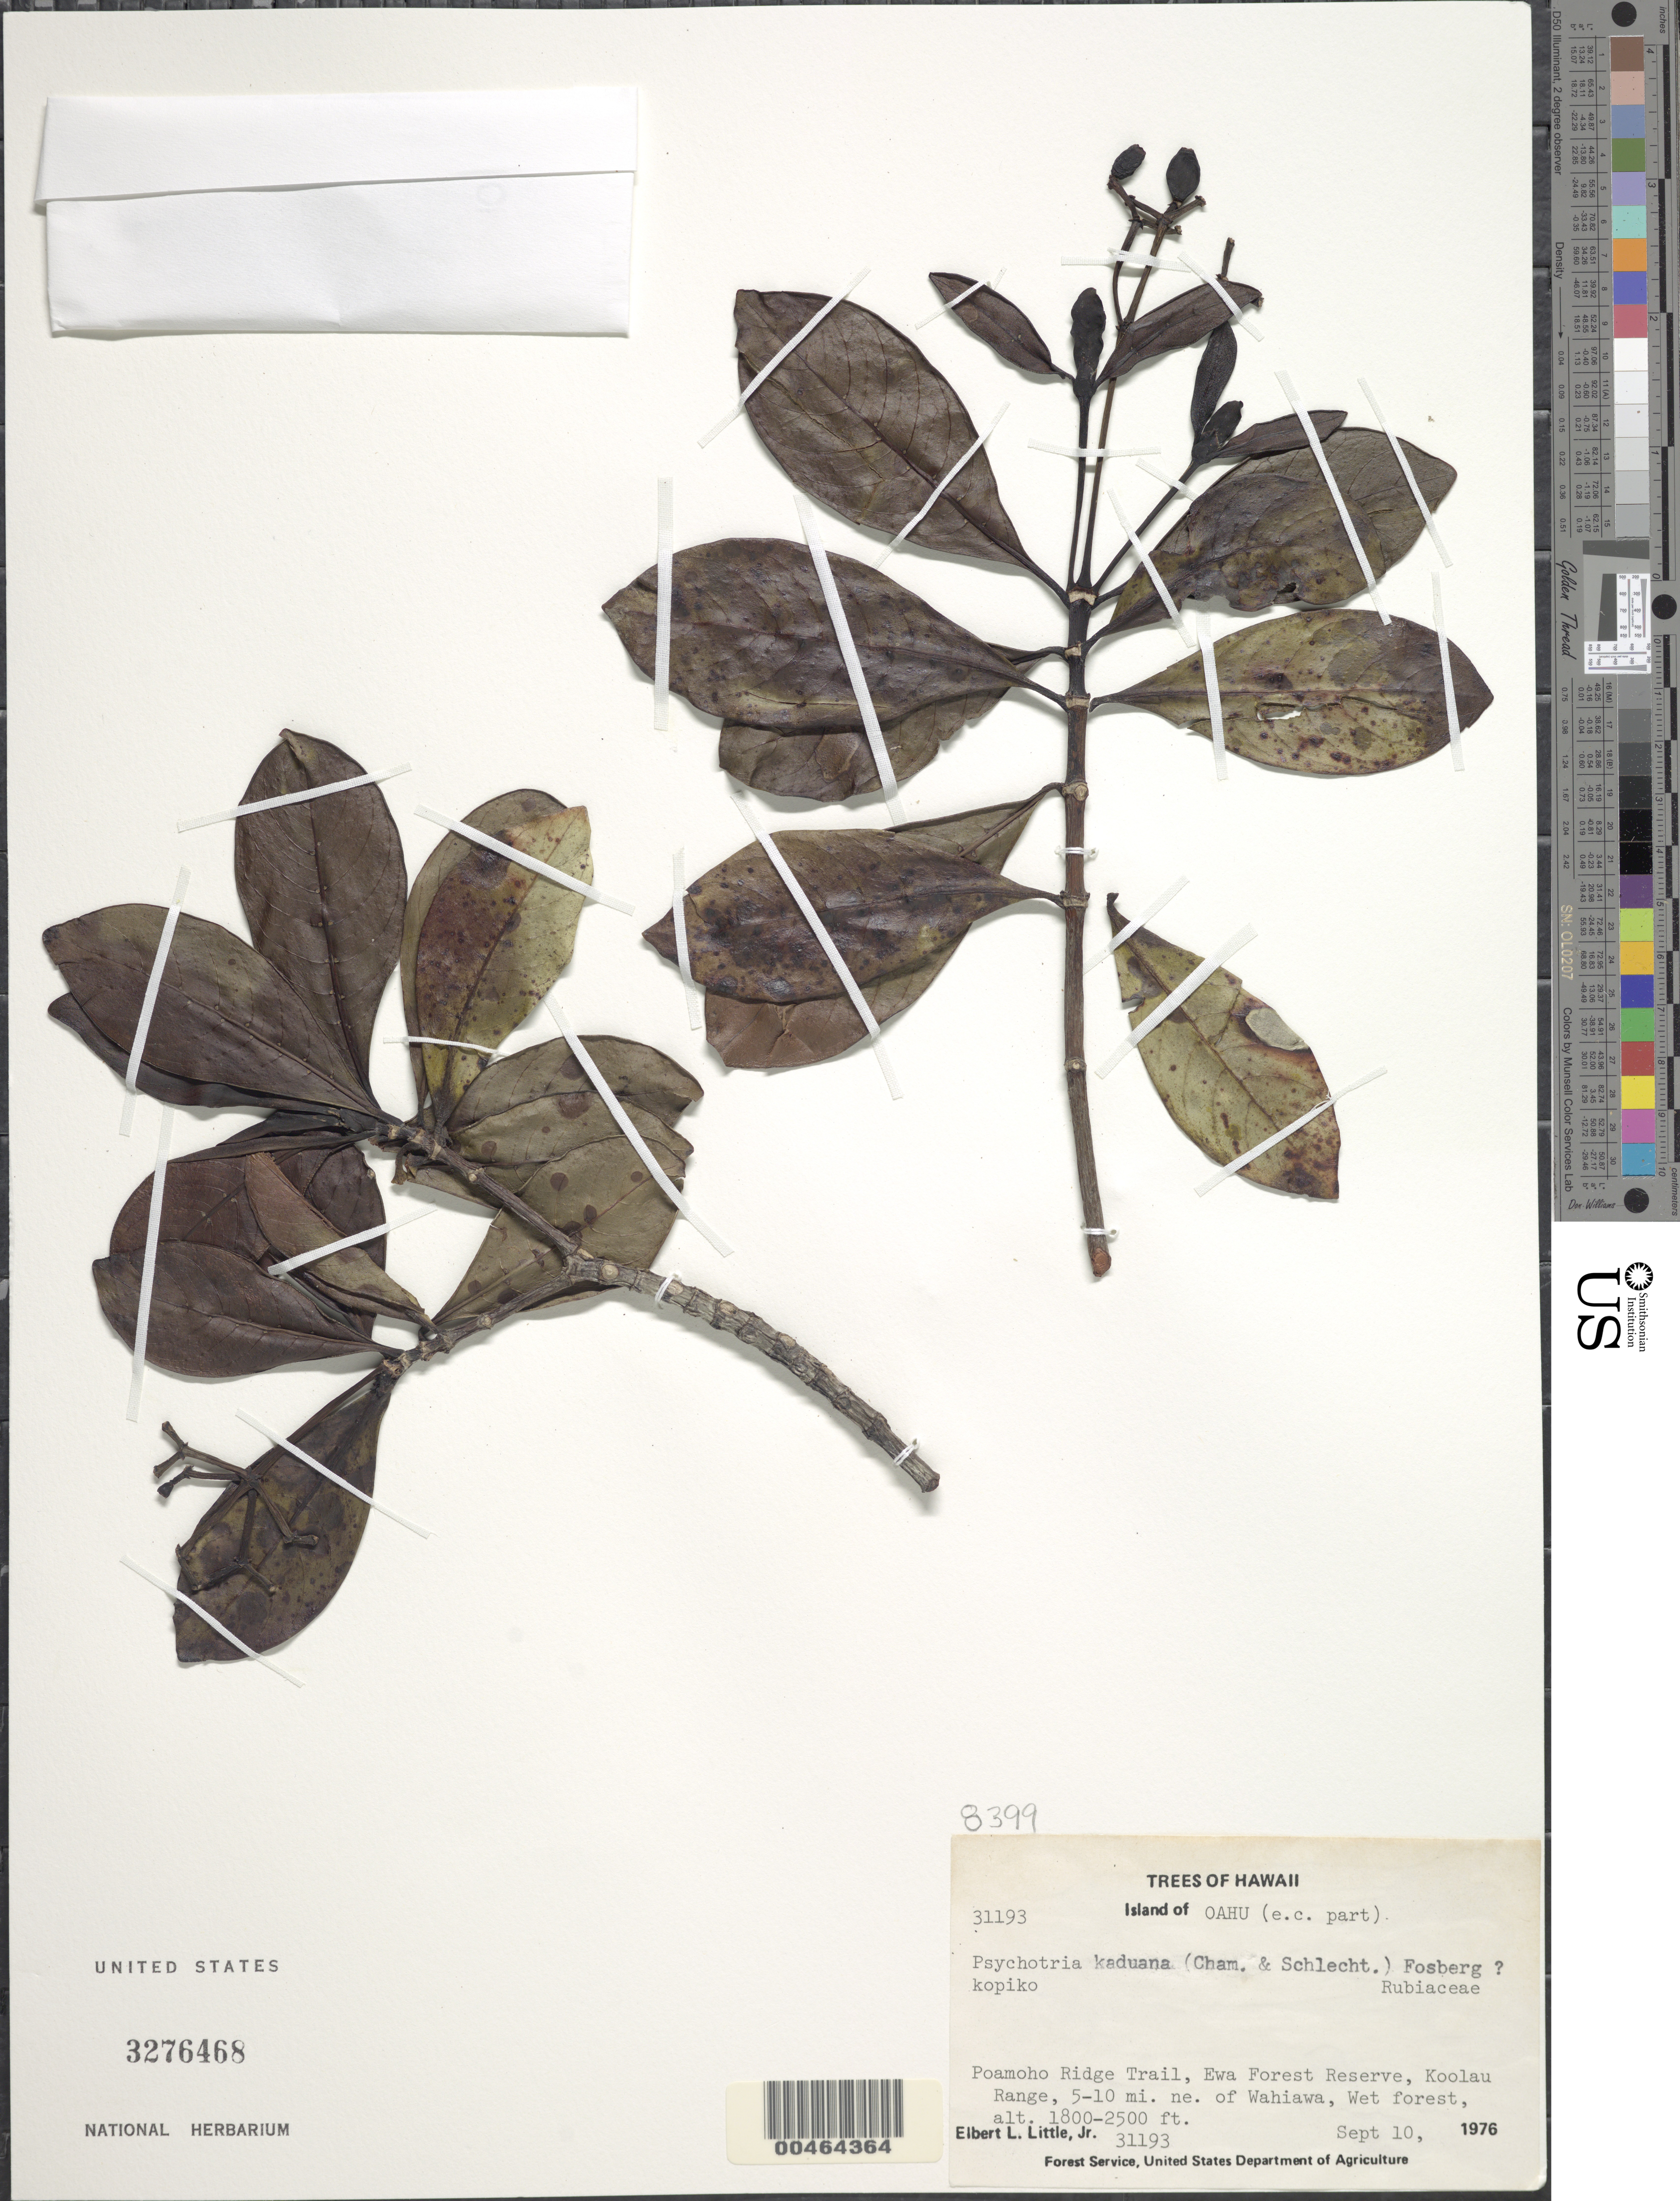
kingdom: Plantae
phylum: Tracheophyta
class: Magnoliopsida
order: Gentianales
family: Rubiaceae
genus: Psychotria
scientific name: Psychotria kaduana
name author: (Cham. & Schltdl.) Fosberg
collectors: E. L. Little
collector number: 31193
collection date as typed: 10 Sep 1976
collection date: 1976-09-10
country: United States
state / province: Hawaii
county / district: Honolulu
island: Oahu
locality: Poamoho Ridge Trail, Ewa Forest Reserve, Koolau Range, 5-10 mi. NE of Wahiawa. E.C. part of Oahu.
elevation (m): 549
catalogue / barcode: US 3276468